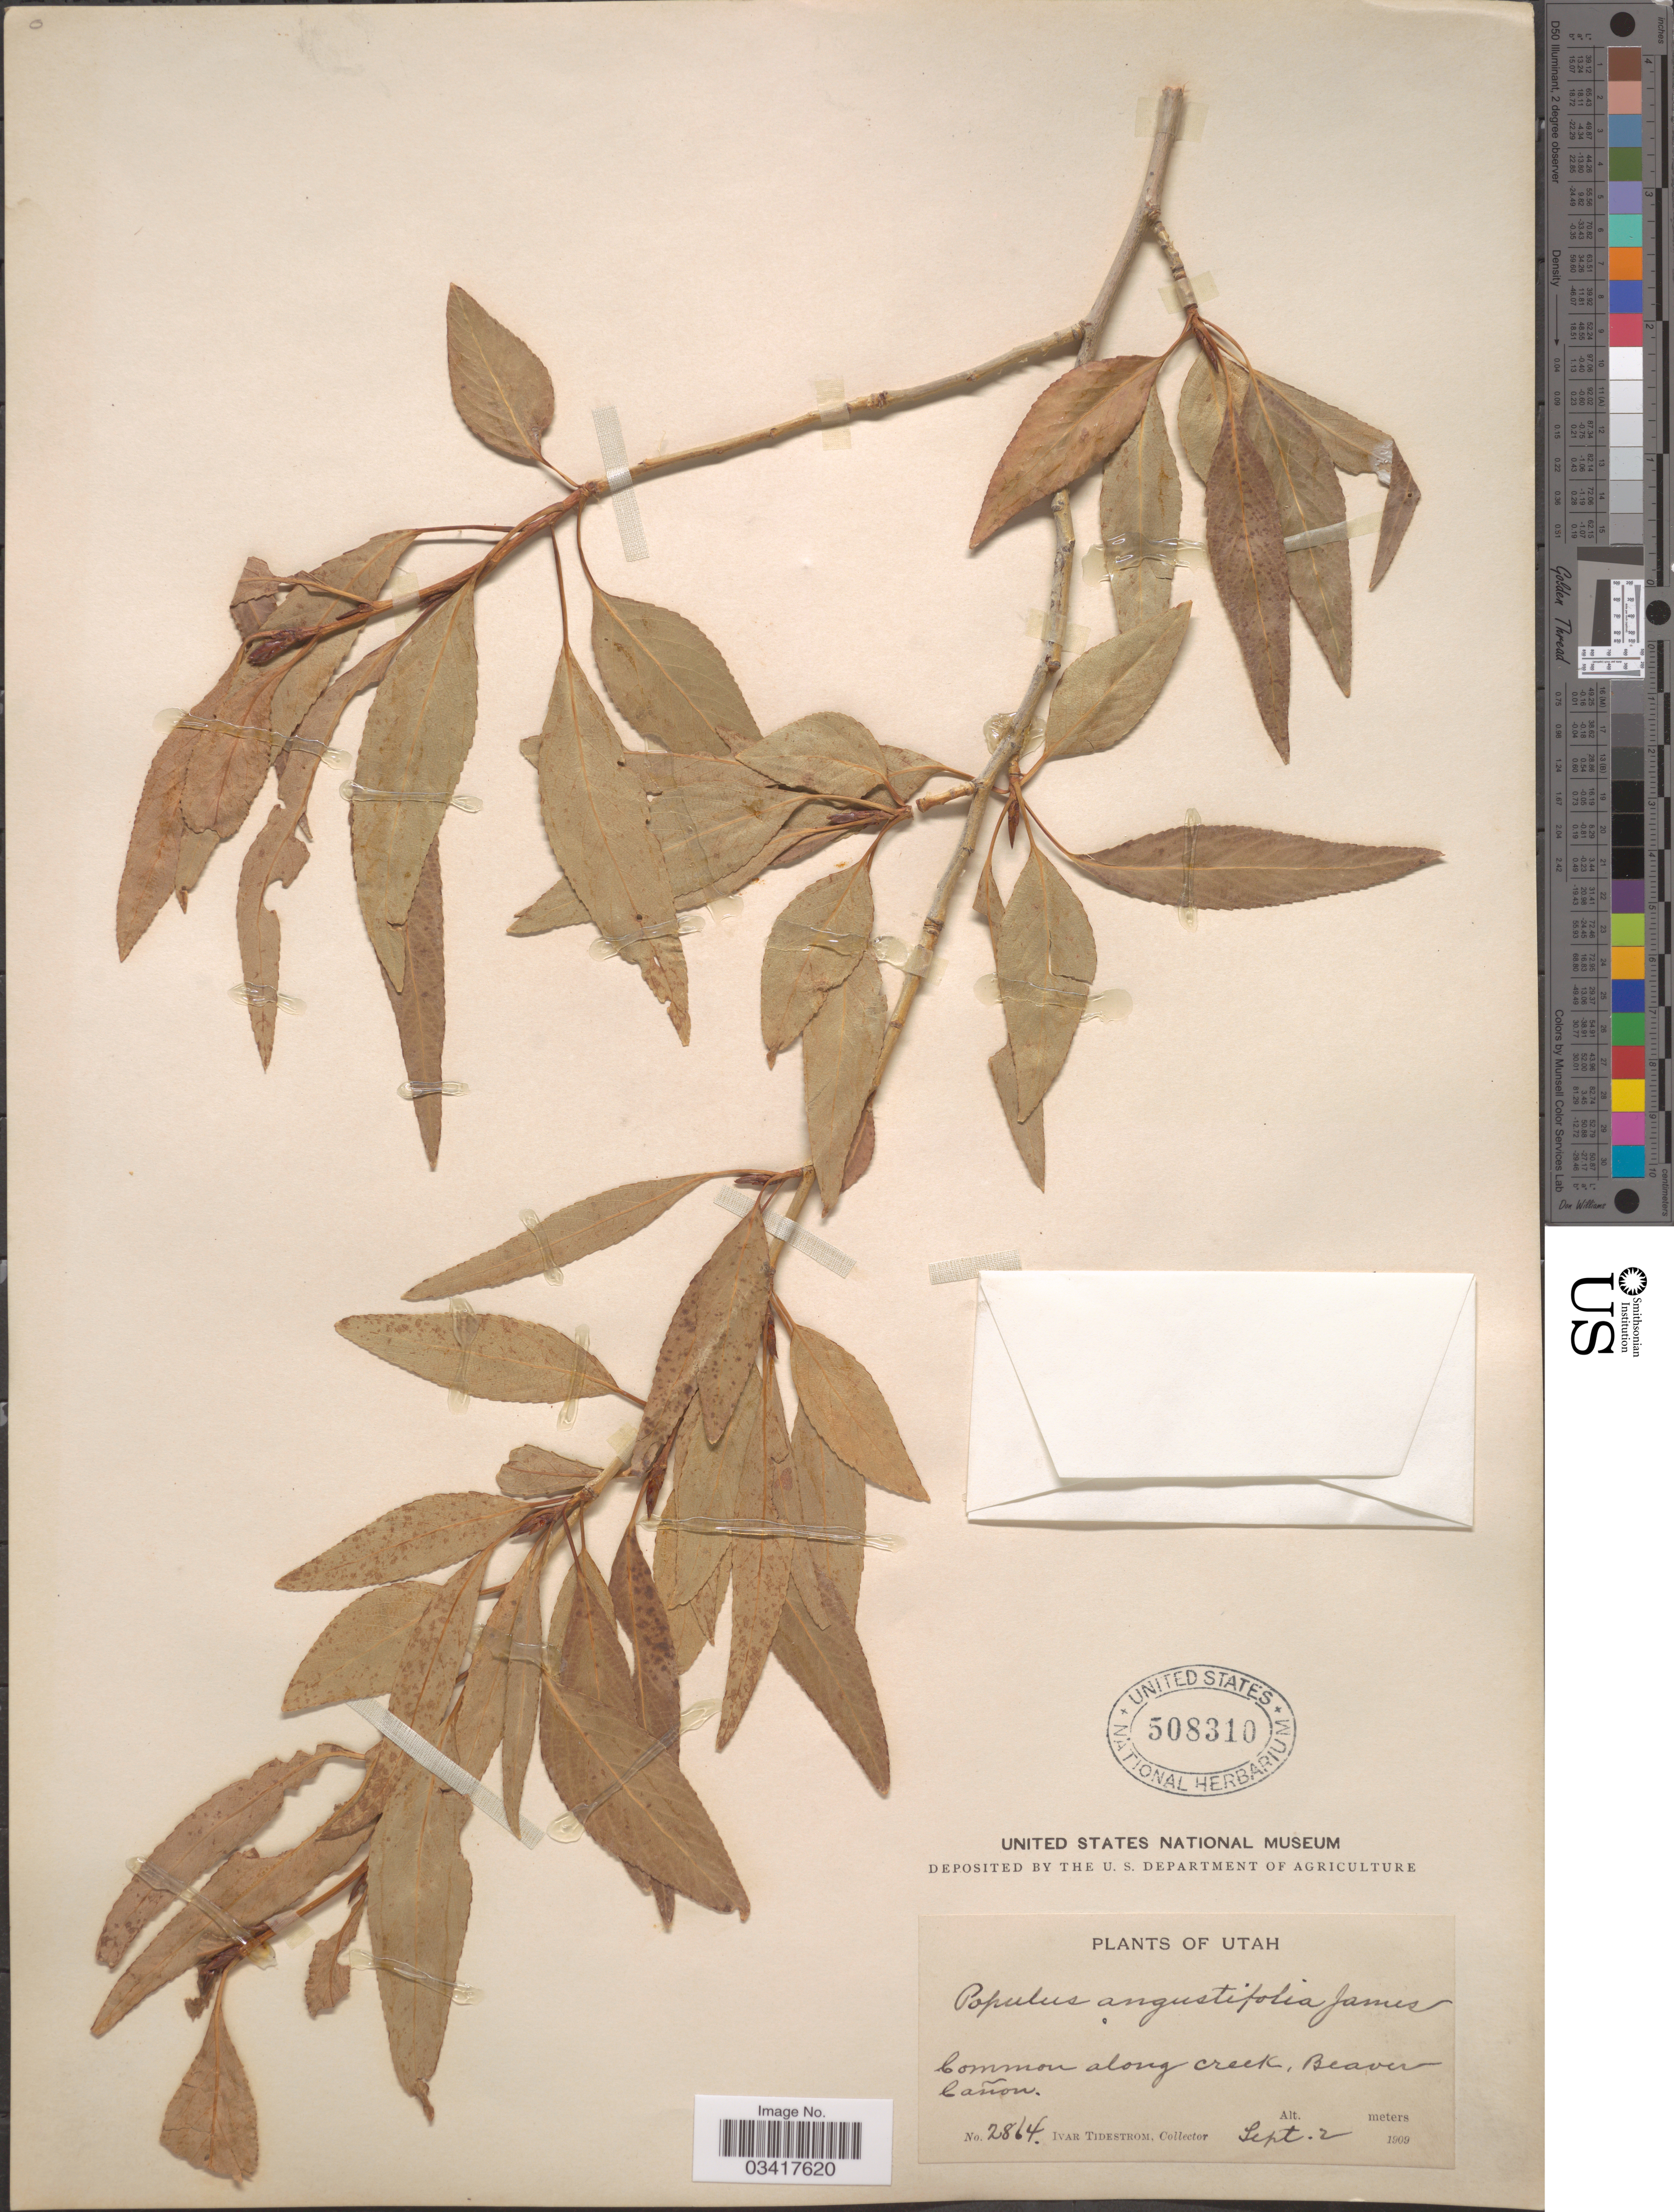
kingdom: Plantae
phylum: Tracheophyta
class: Magnoliopsida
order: Malpighiales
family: Salicaceae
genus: Populus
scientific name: Populus angustifolia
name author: E. James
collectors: I. F. Tidestrom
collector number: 2864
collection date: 1909-09-02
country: United States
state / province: Utah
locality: Beaver Cañon.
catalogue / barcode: US 508310